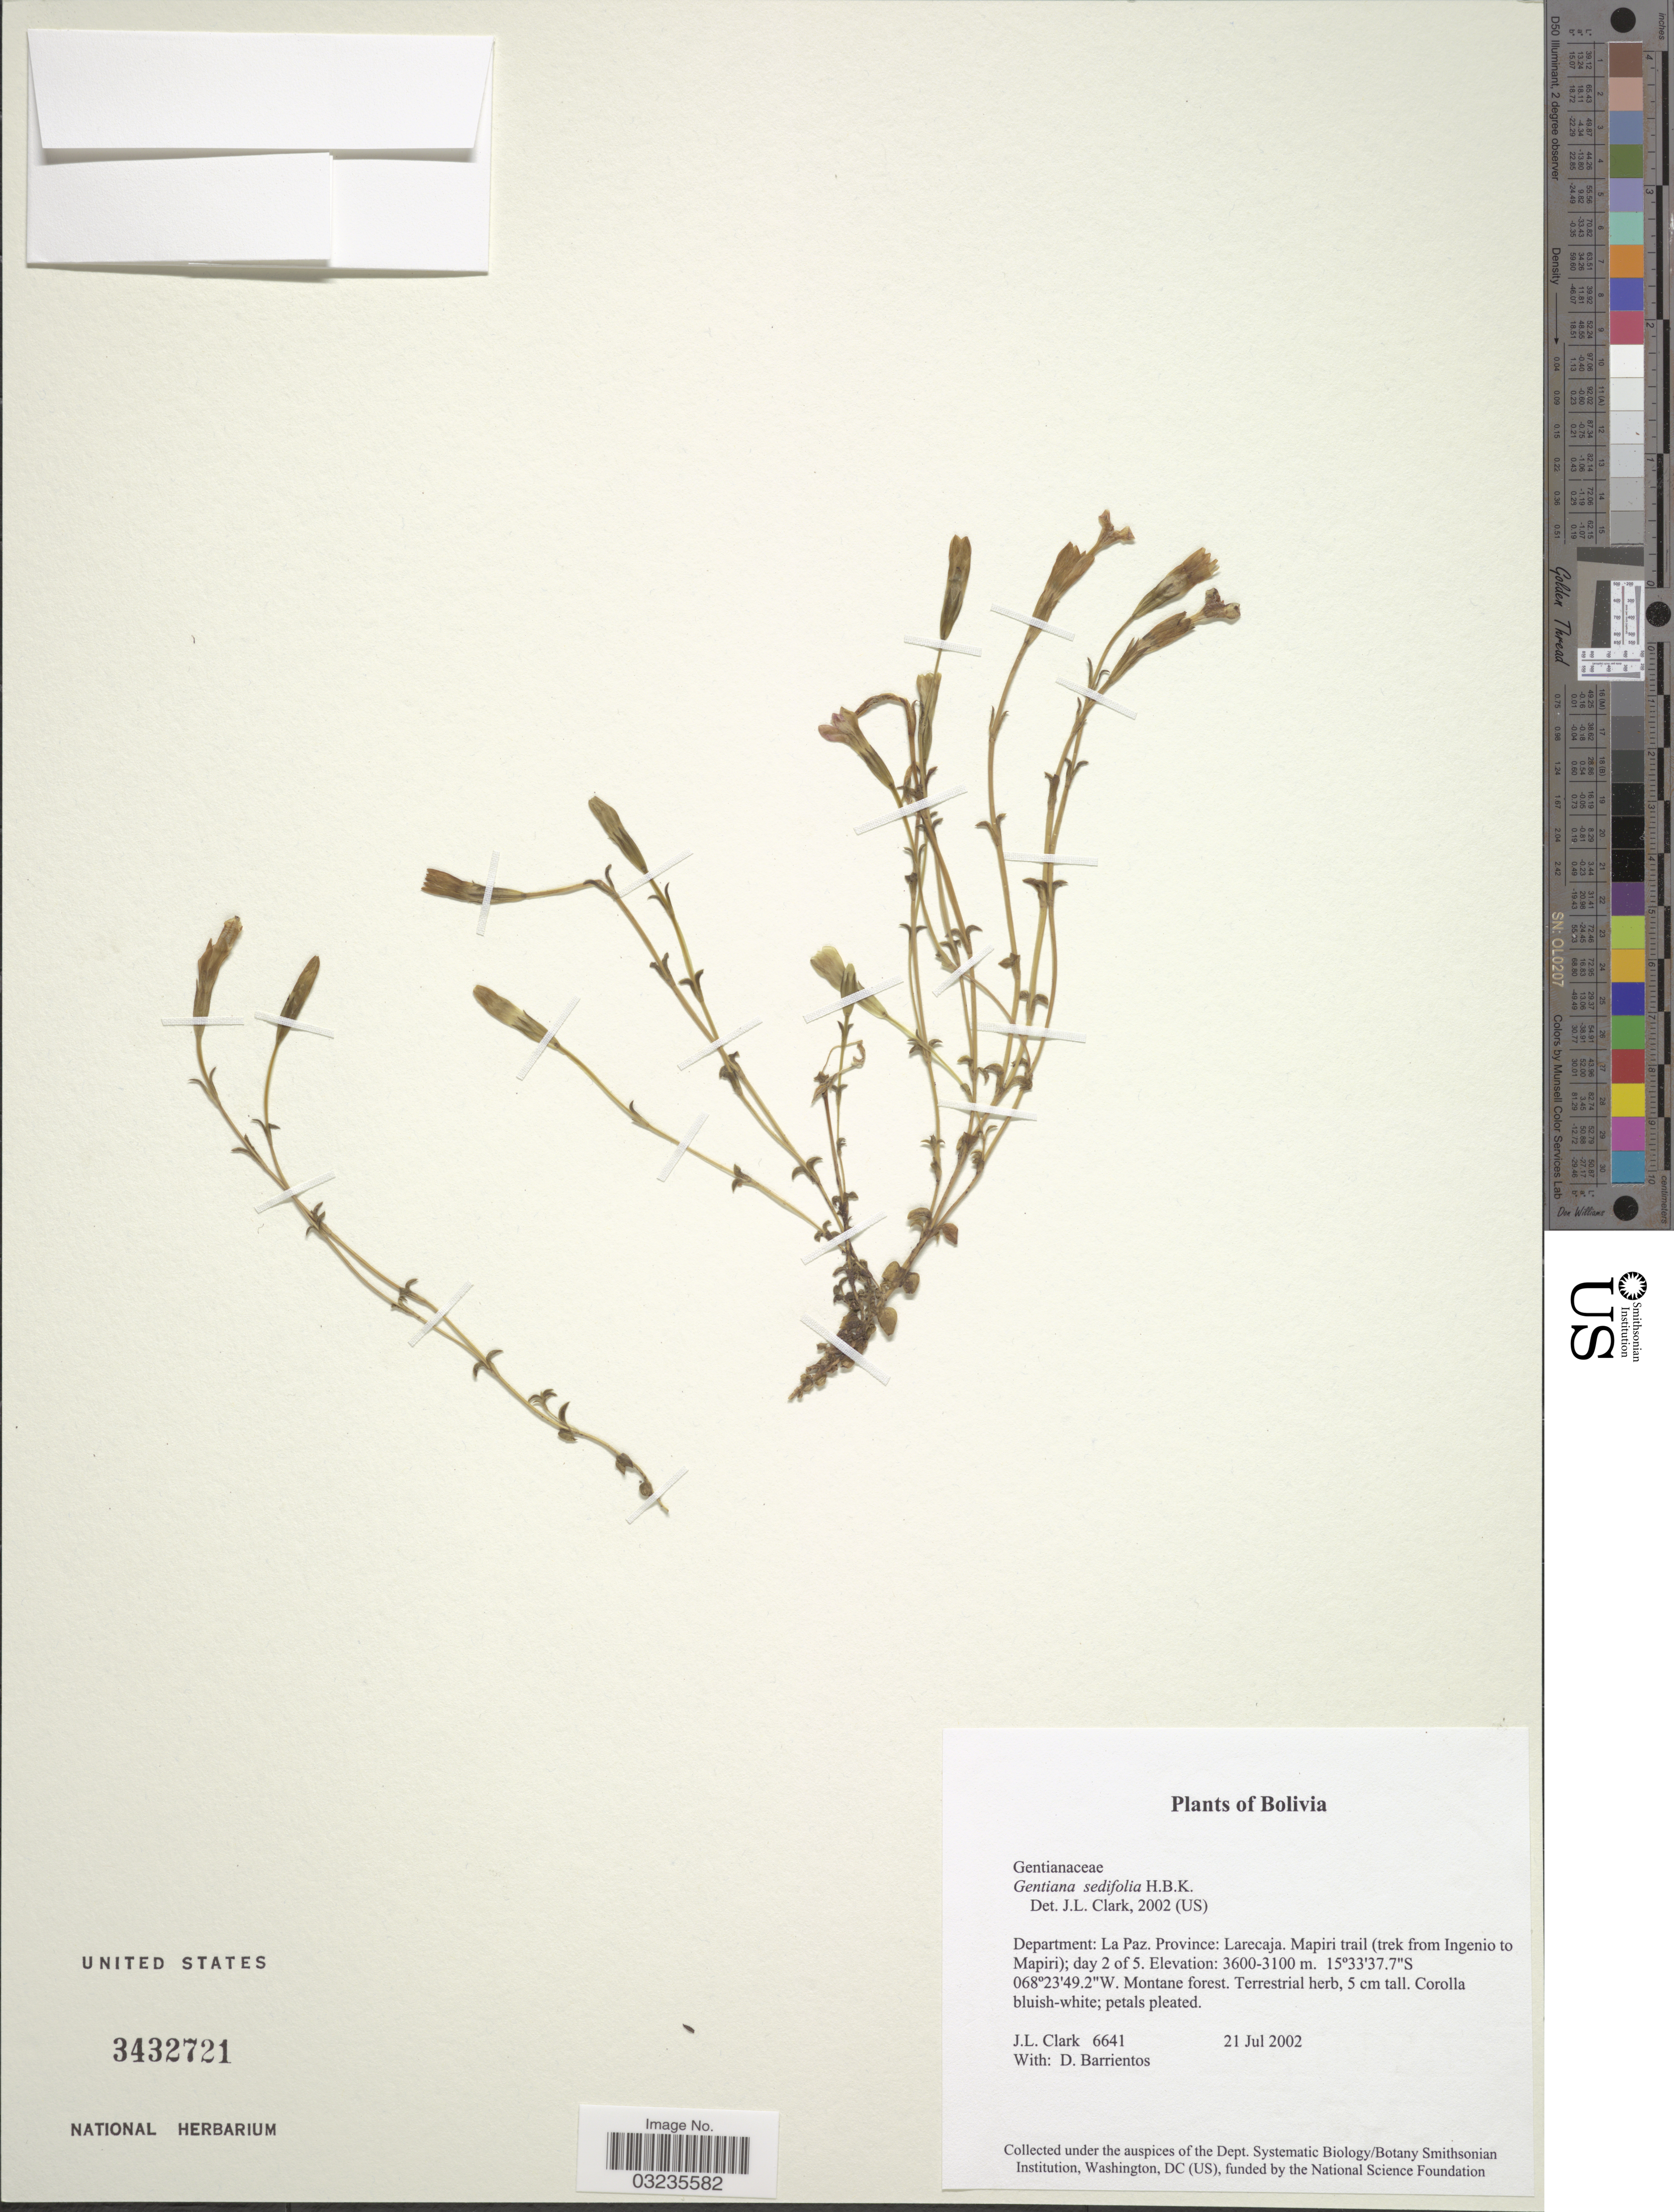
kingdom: Plantae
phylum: Tracheophyta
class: Magnoliopsida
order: Gentianales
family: Gentianaceae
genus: Gentiana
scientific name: Gentiana sedifolia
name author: Kunth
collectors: J. L. Clark & D. Barrientos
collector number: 6641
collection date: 2002-07-21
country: Bolivia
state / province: La Paz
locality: Department: La Paz. Province: Larecaja. Mapiri trail (trek from Ingenio to Mapiri); day 2 of 5.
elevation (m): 3100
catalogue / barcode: US 3432721